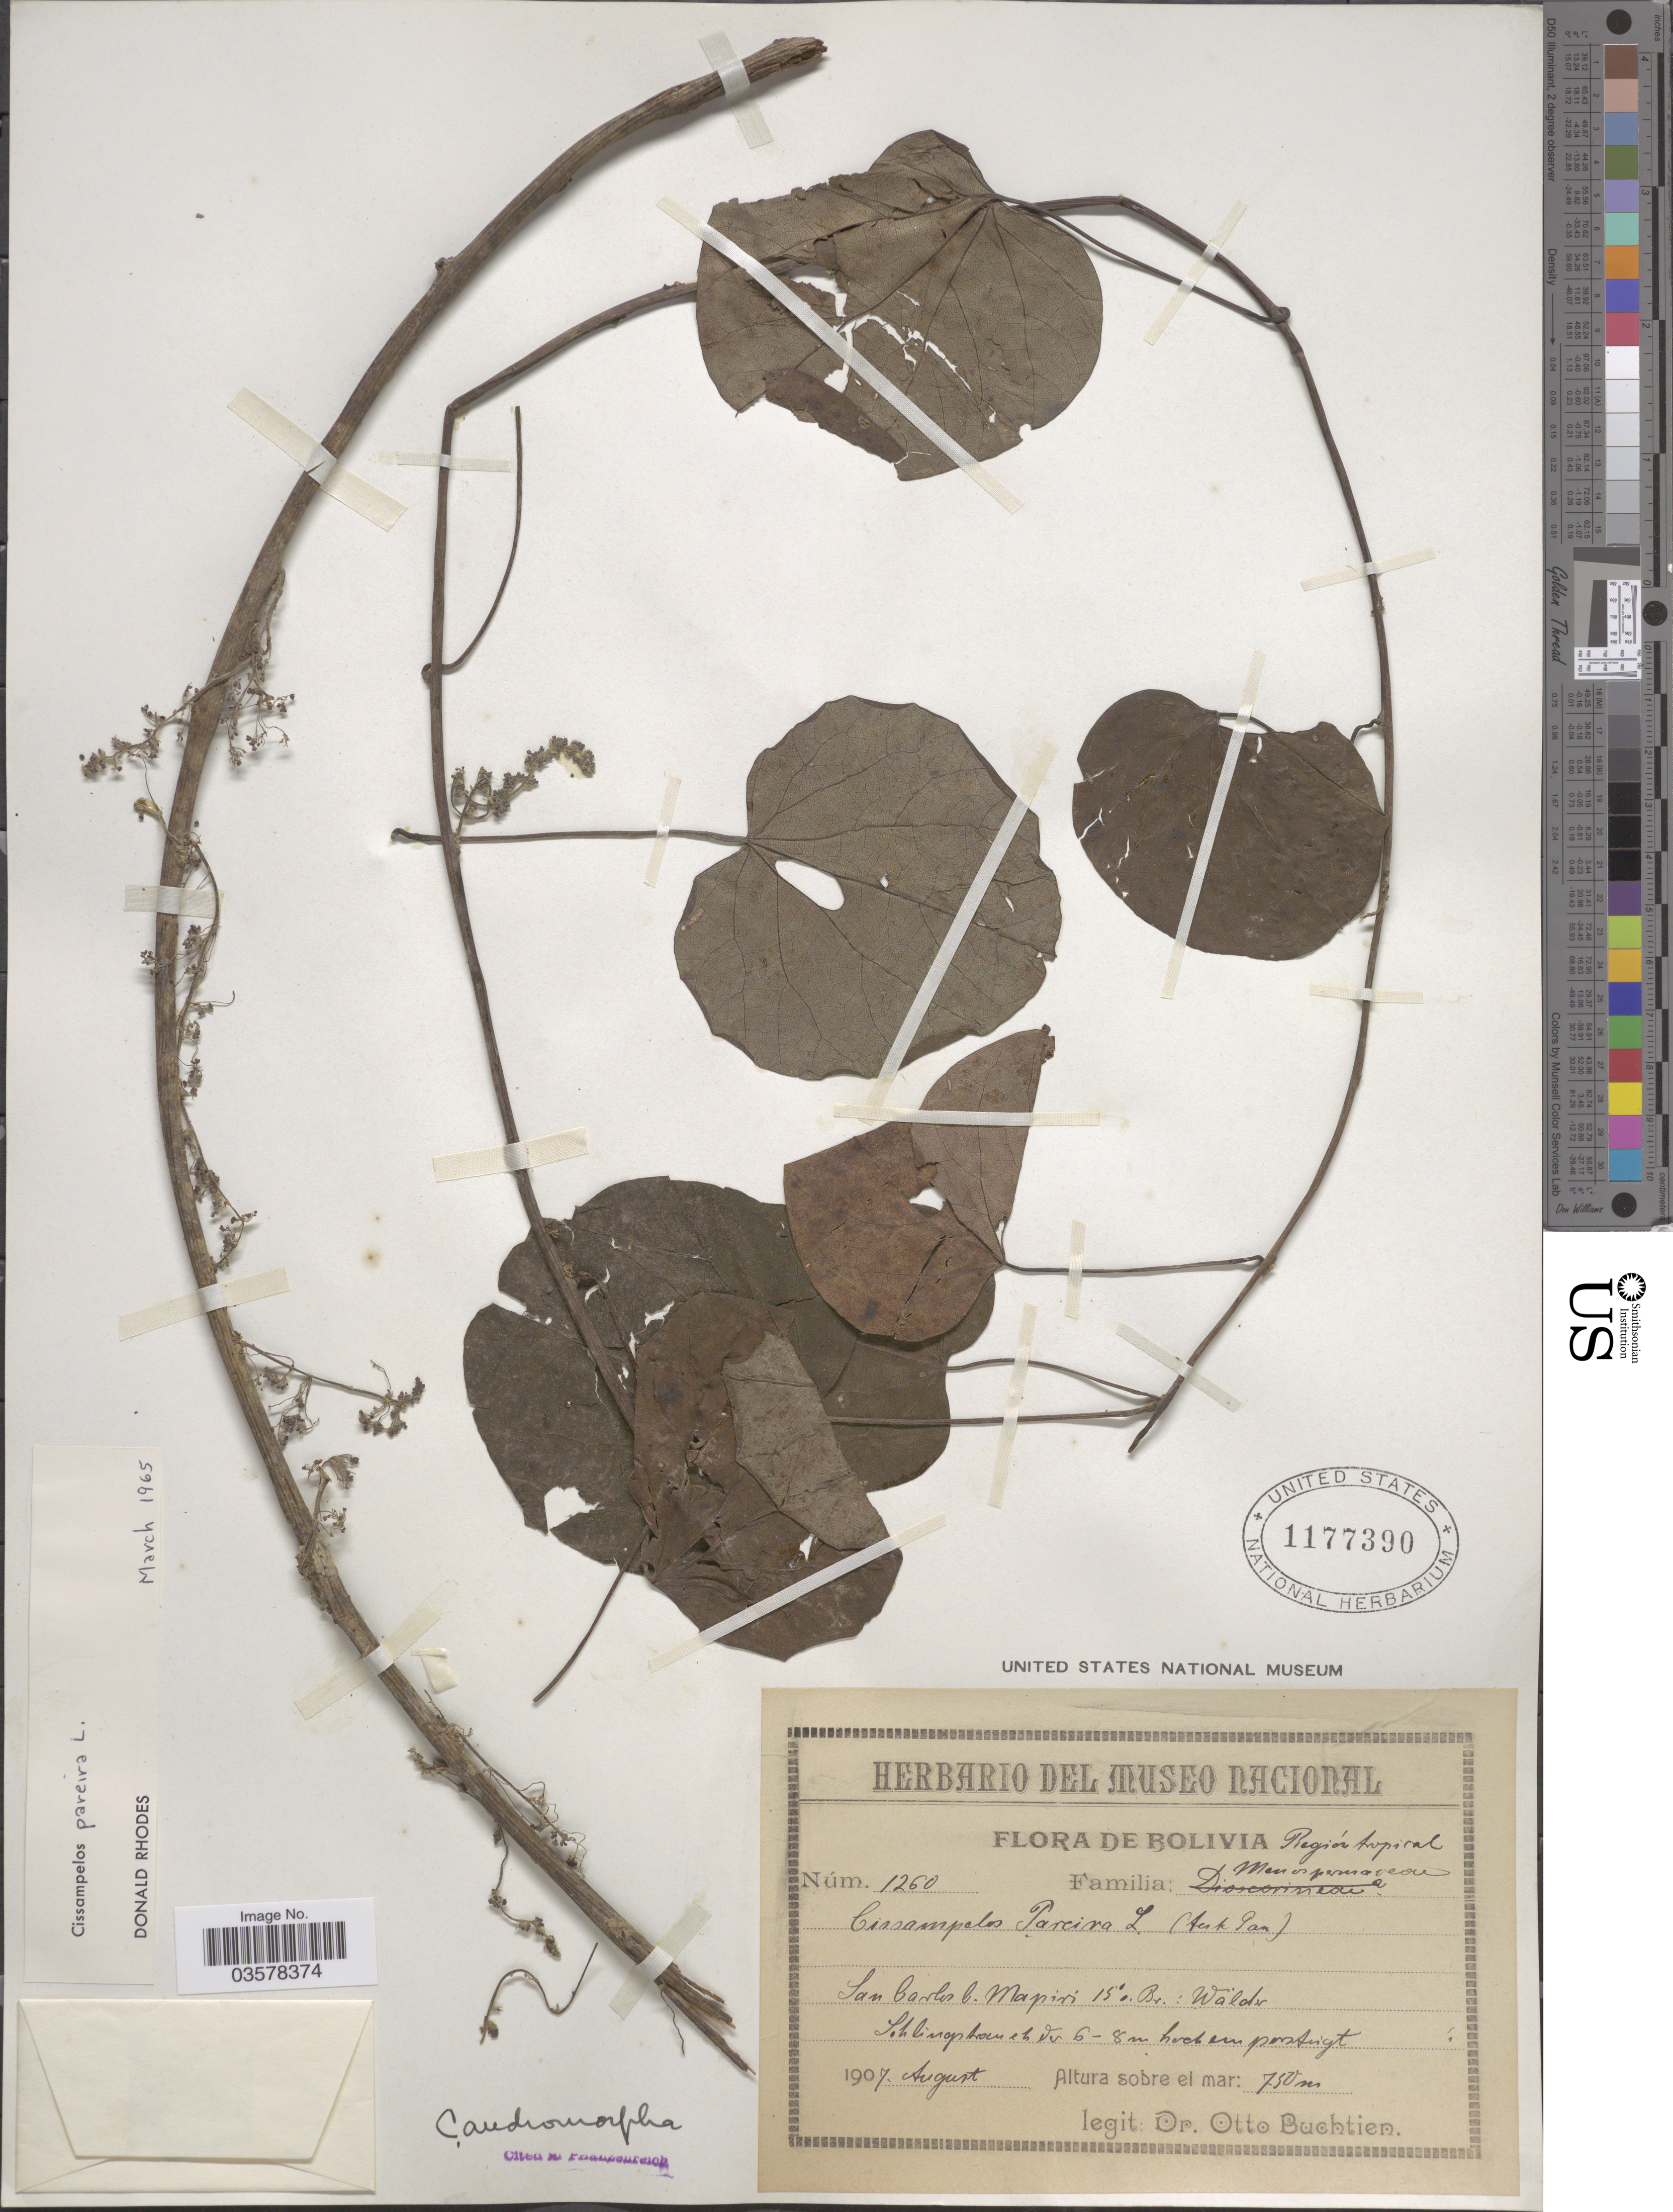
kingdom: Plantae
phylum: Tracheophyta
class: Magnoliopsida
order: Ranunculales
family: Menispermaceae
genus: Cissampelos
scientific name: Cissampelos pareira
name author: L.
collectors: O. Buchtien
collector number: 1260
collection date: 1907-08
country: Bolivia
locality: Región tropical. San Carlos b. Mapiri 15° Br.: Walder.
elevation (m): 750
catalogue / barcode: US 1177390